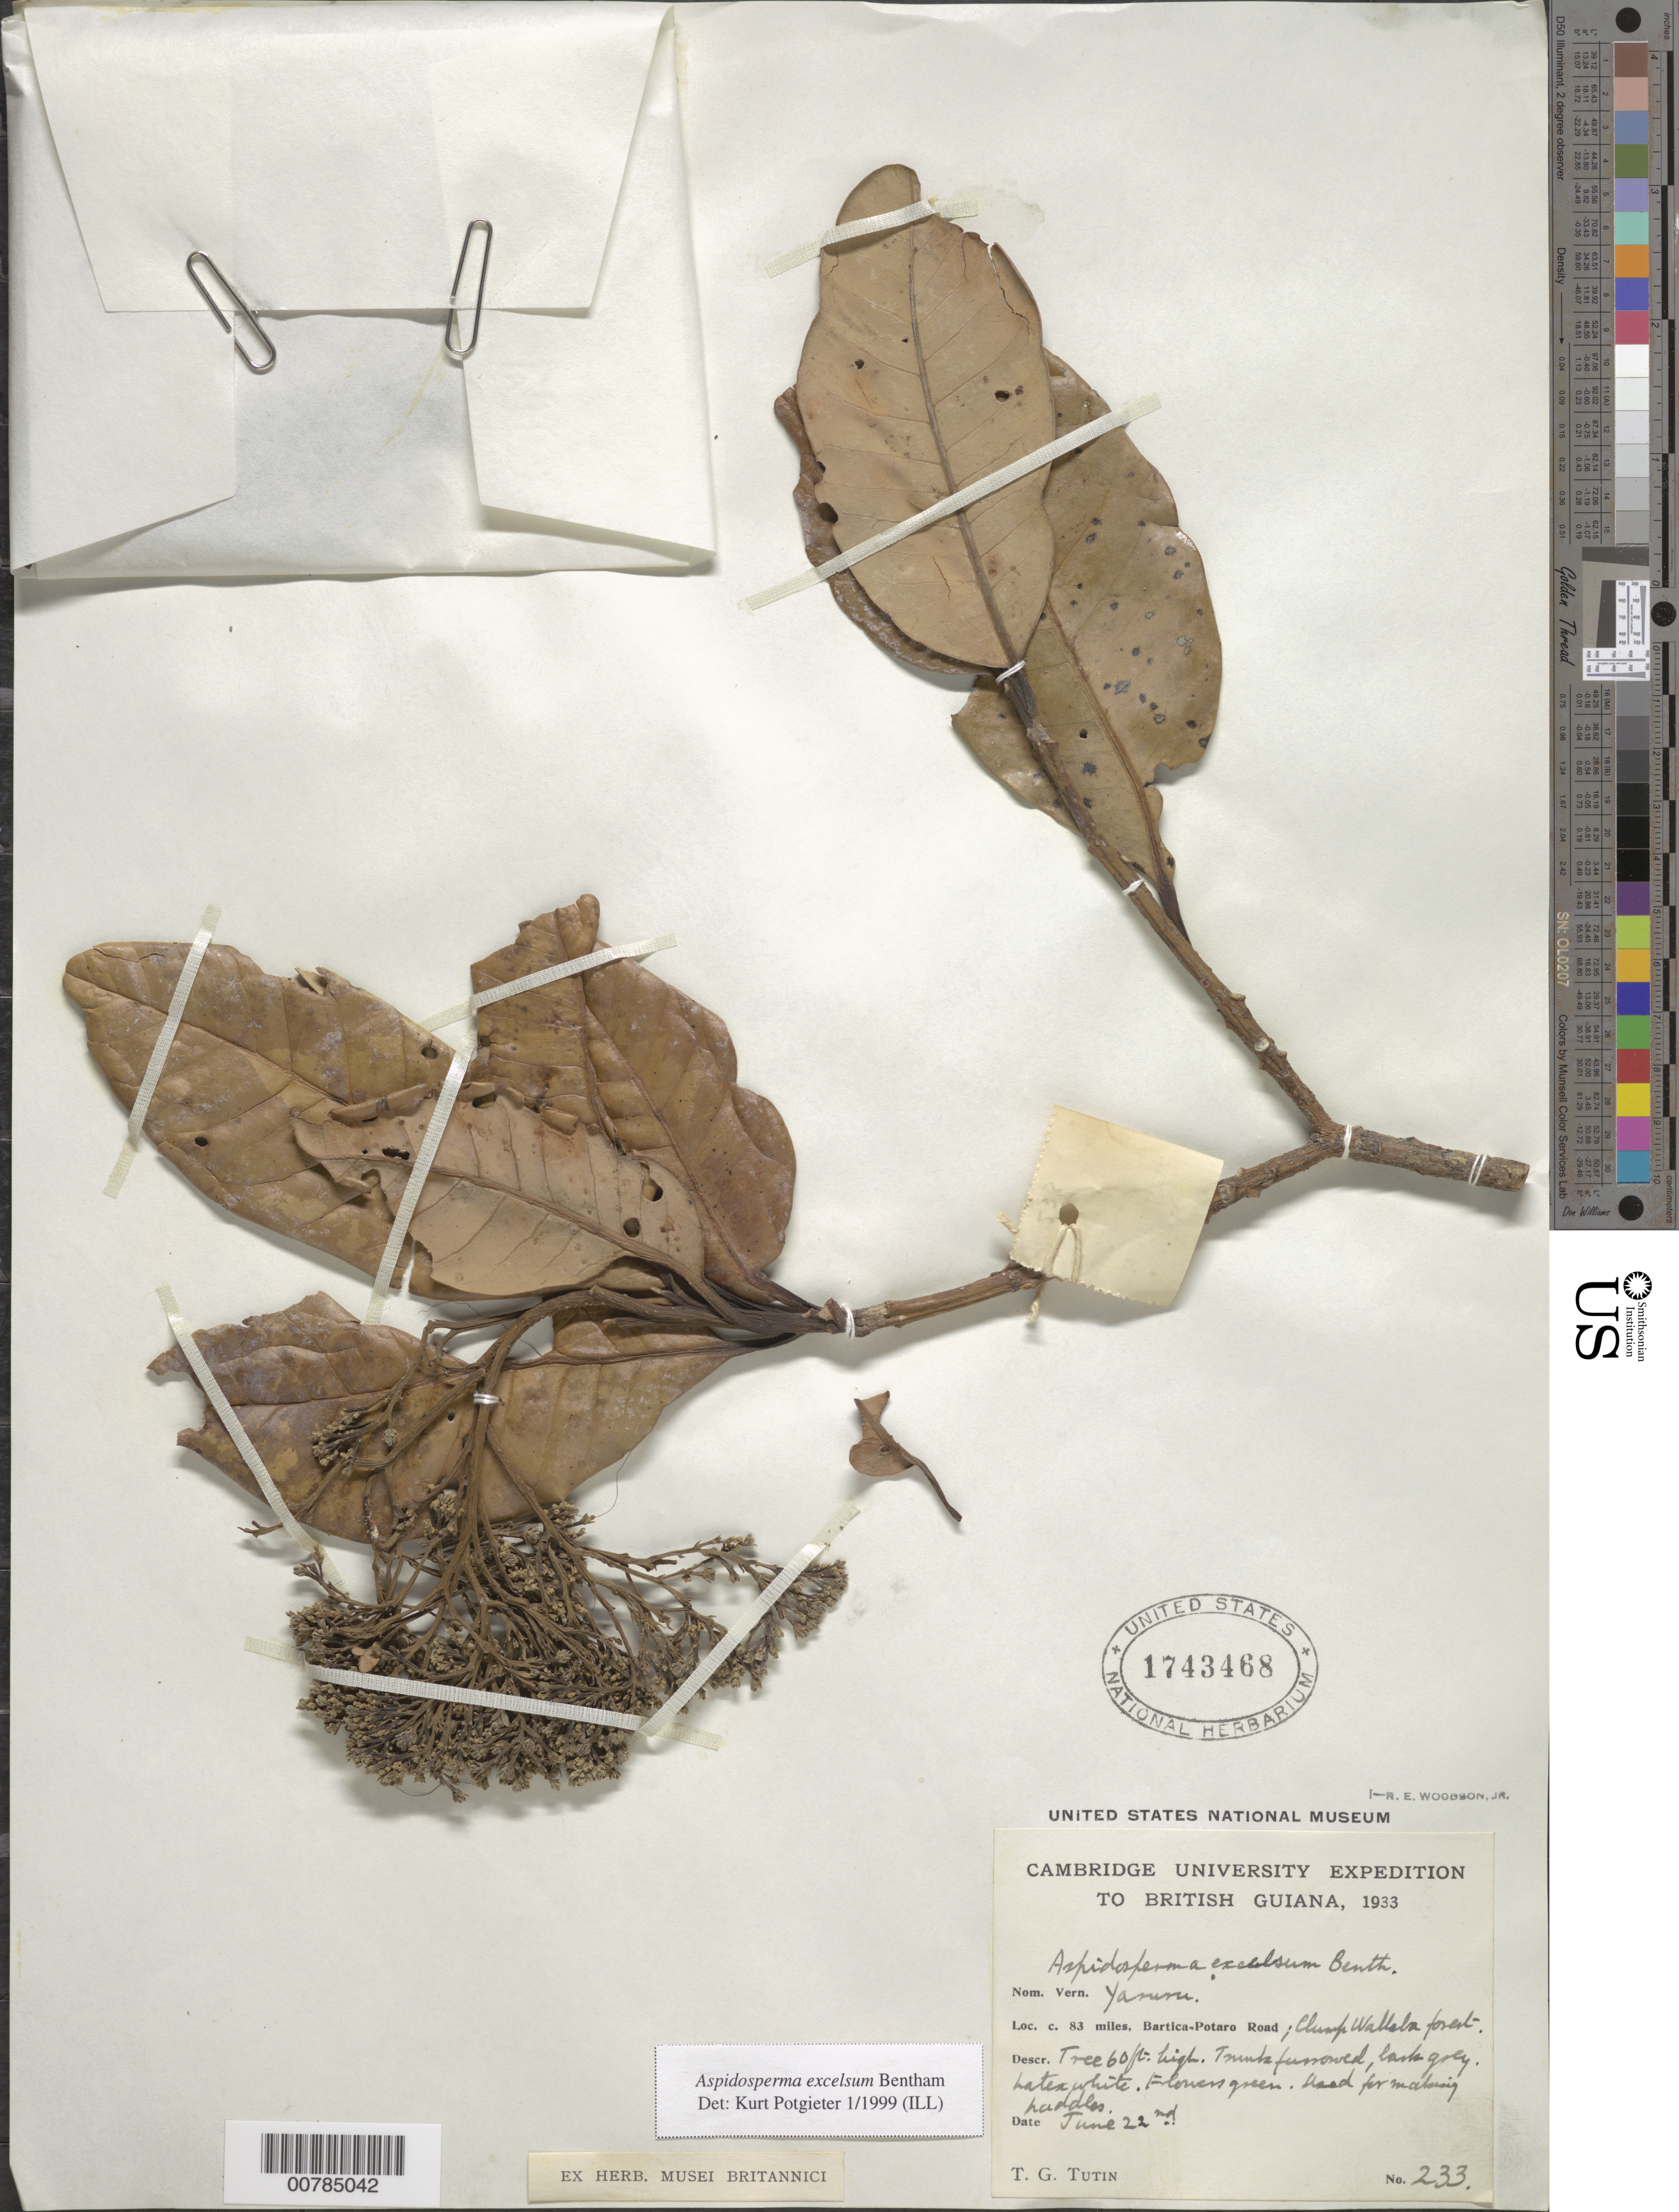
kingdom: Plantae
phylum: Tracheophyta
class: Magnoliopsida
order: Gentianales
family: Apocynaceae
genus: Aspidosperma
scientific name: Aspidosperma excelsum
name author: Benth.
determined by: Potgieter, K.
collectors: T. G. Tutin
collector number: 233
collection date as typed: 22-Jun-33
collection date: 1933-06-22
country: Guyana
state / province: Potaro-Siparuni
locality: Bartica-Potaro road, mile 83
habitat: Clump Wallaba forest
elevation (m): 122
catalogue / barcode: US 1743468